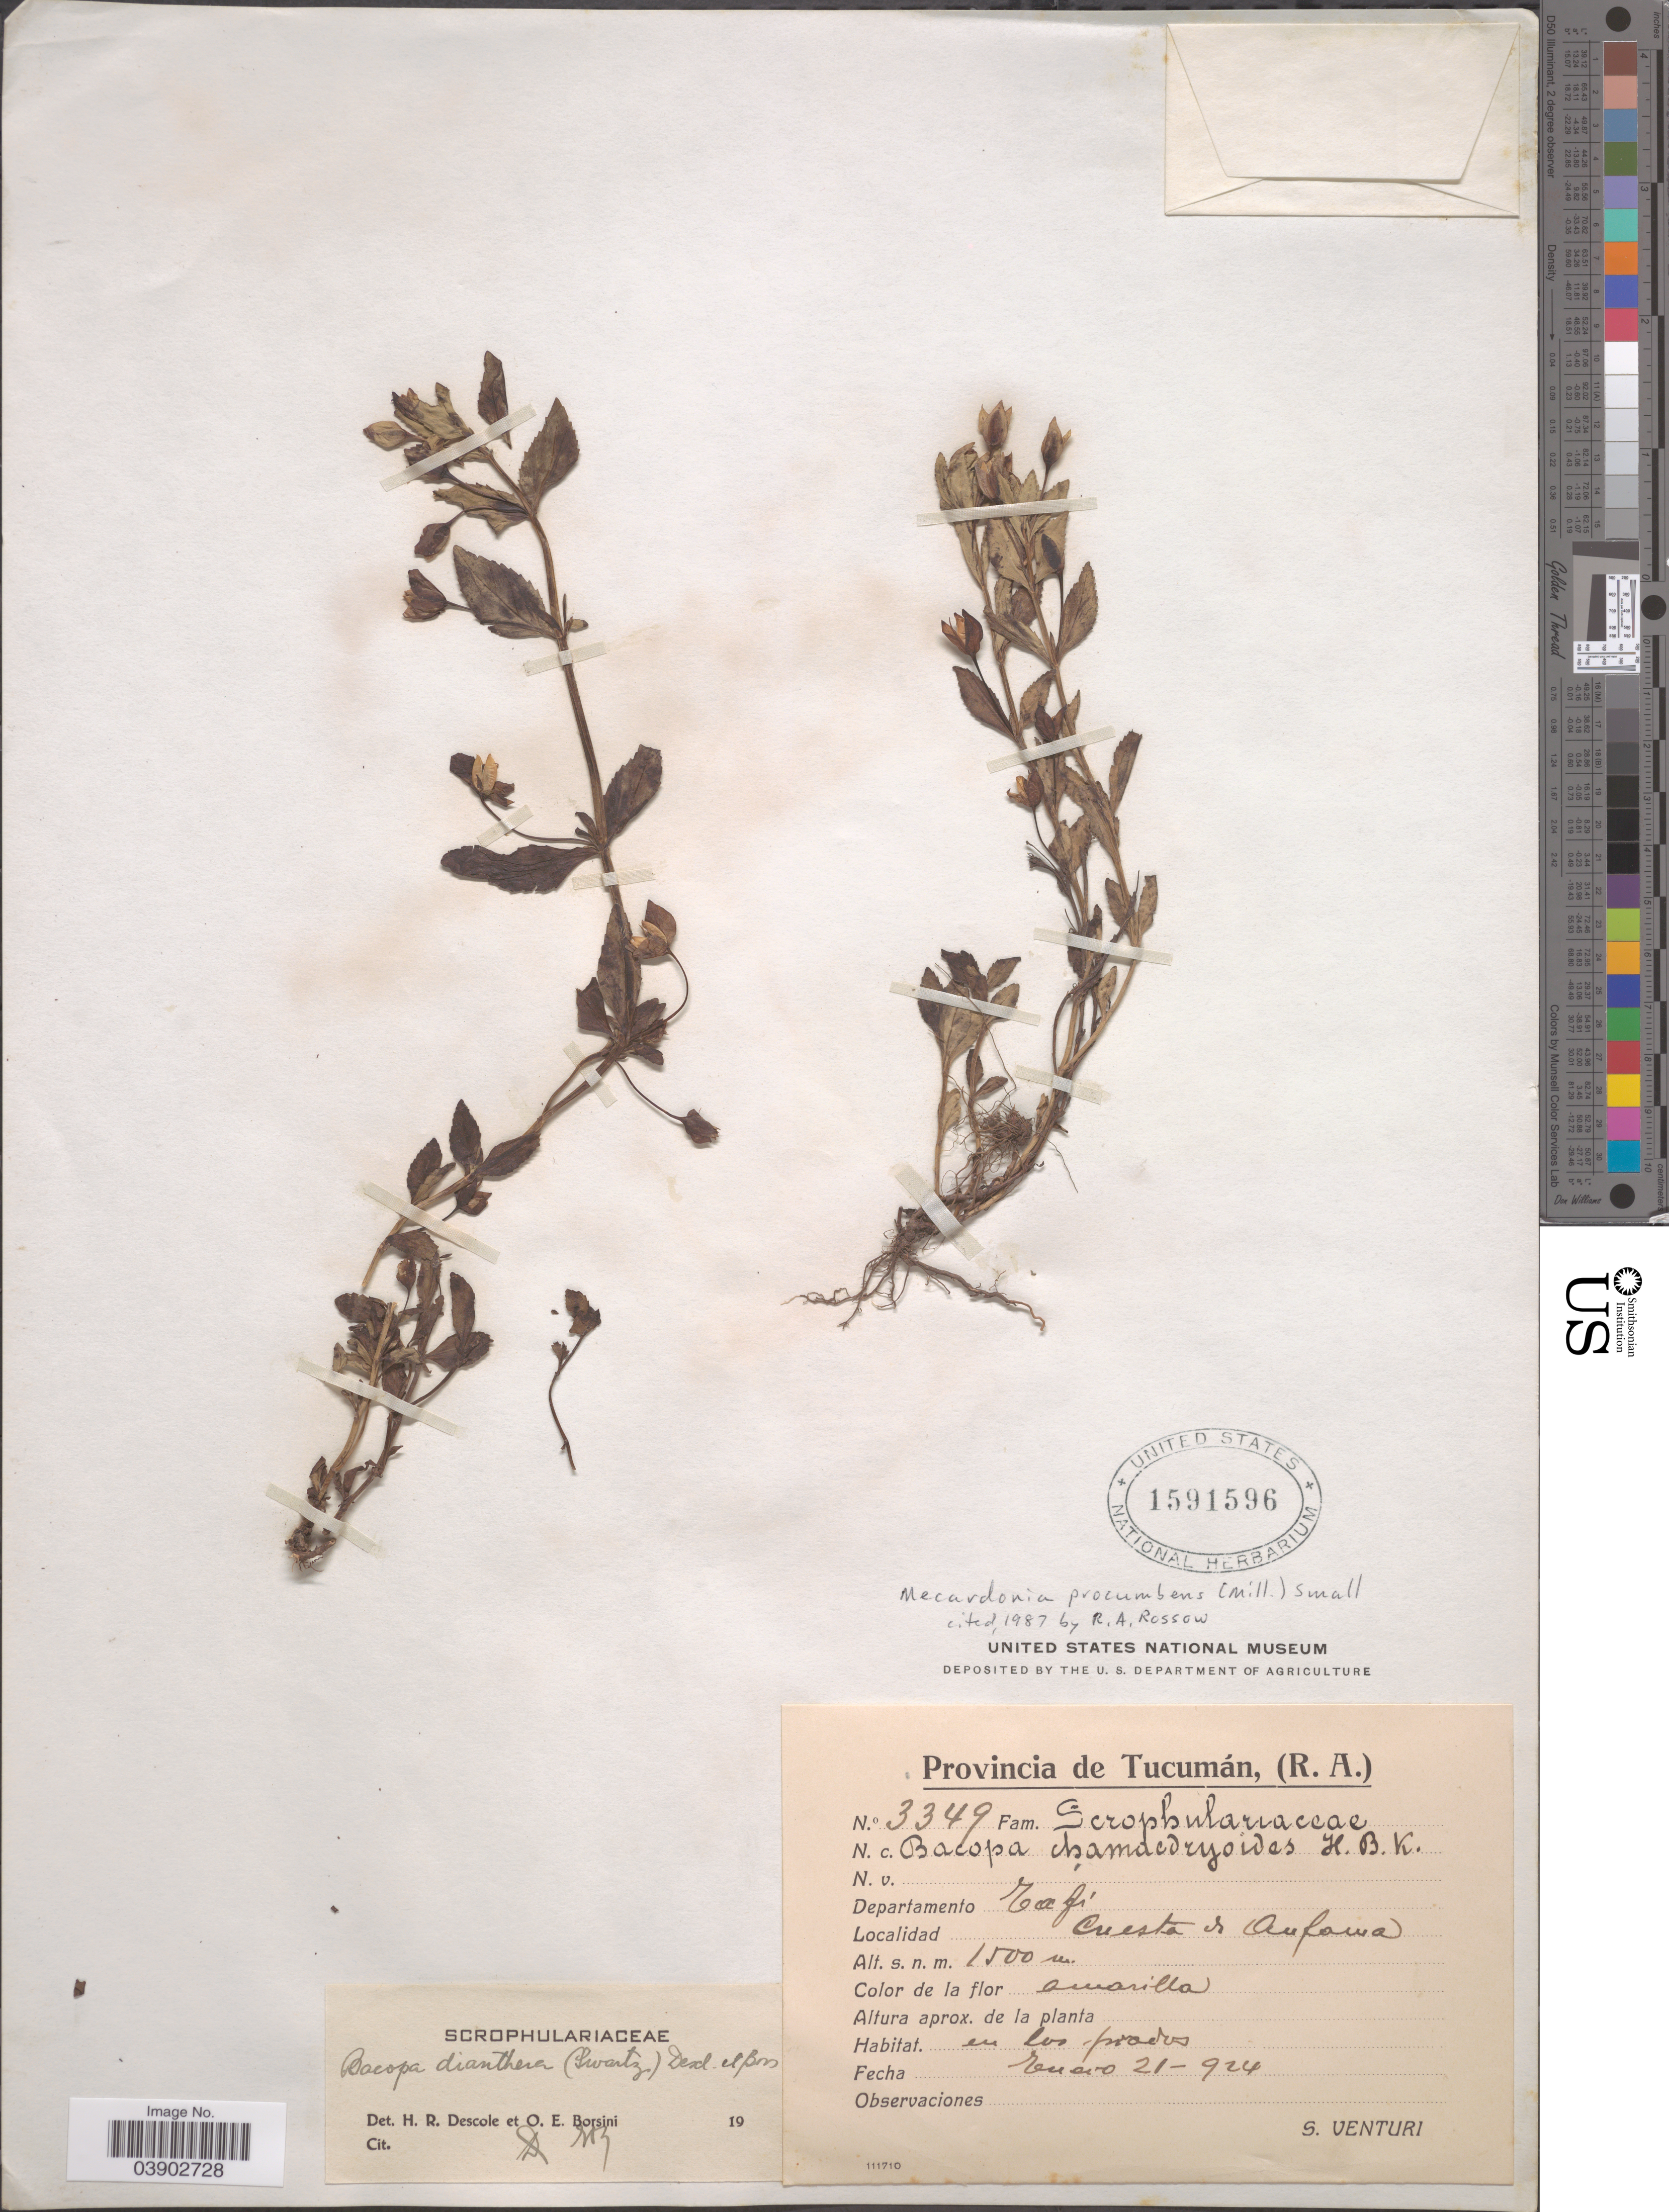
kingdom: Plantae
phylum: Tracheophyta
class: Magnoliopsida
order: Lamiales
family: Plantaginaceae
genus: Mecardonia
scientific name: Mecardonia procumbens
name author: (Mill.) Small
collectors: S. Venturi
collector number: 3349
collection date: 1924-01-21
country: Argentina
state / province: Tucuman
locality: Departamento Tafi. Cuesta de Anfama.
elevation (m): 1500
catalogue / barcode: US 1591596